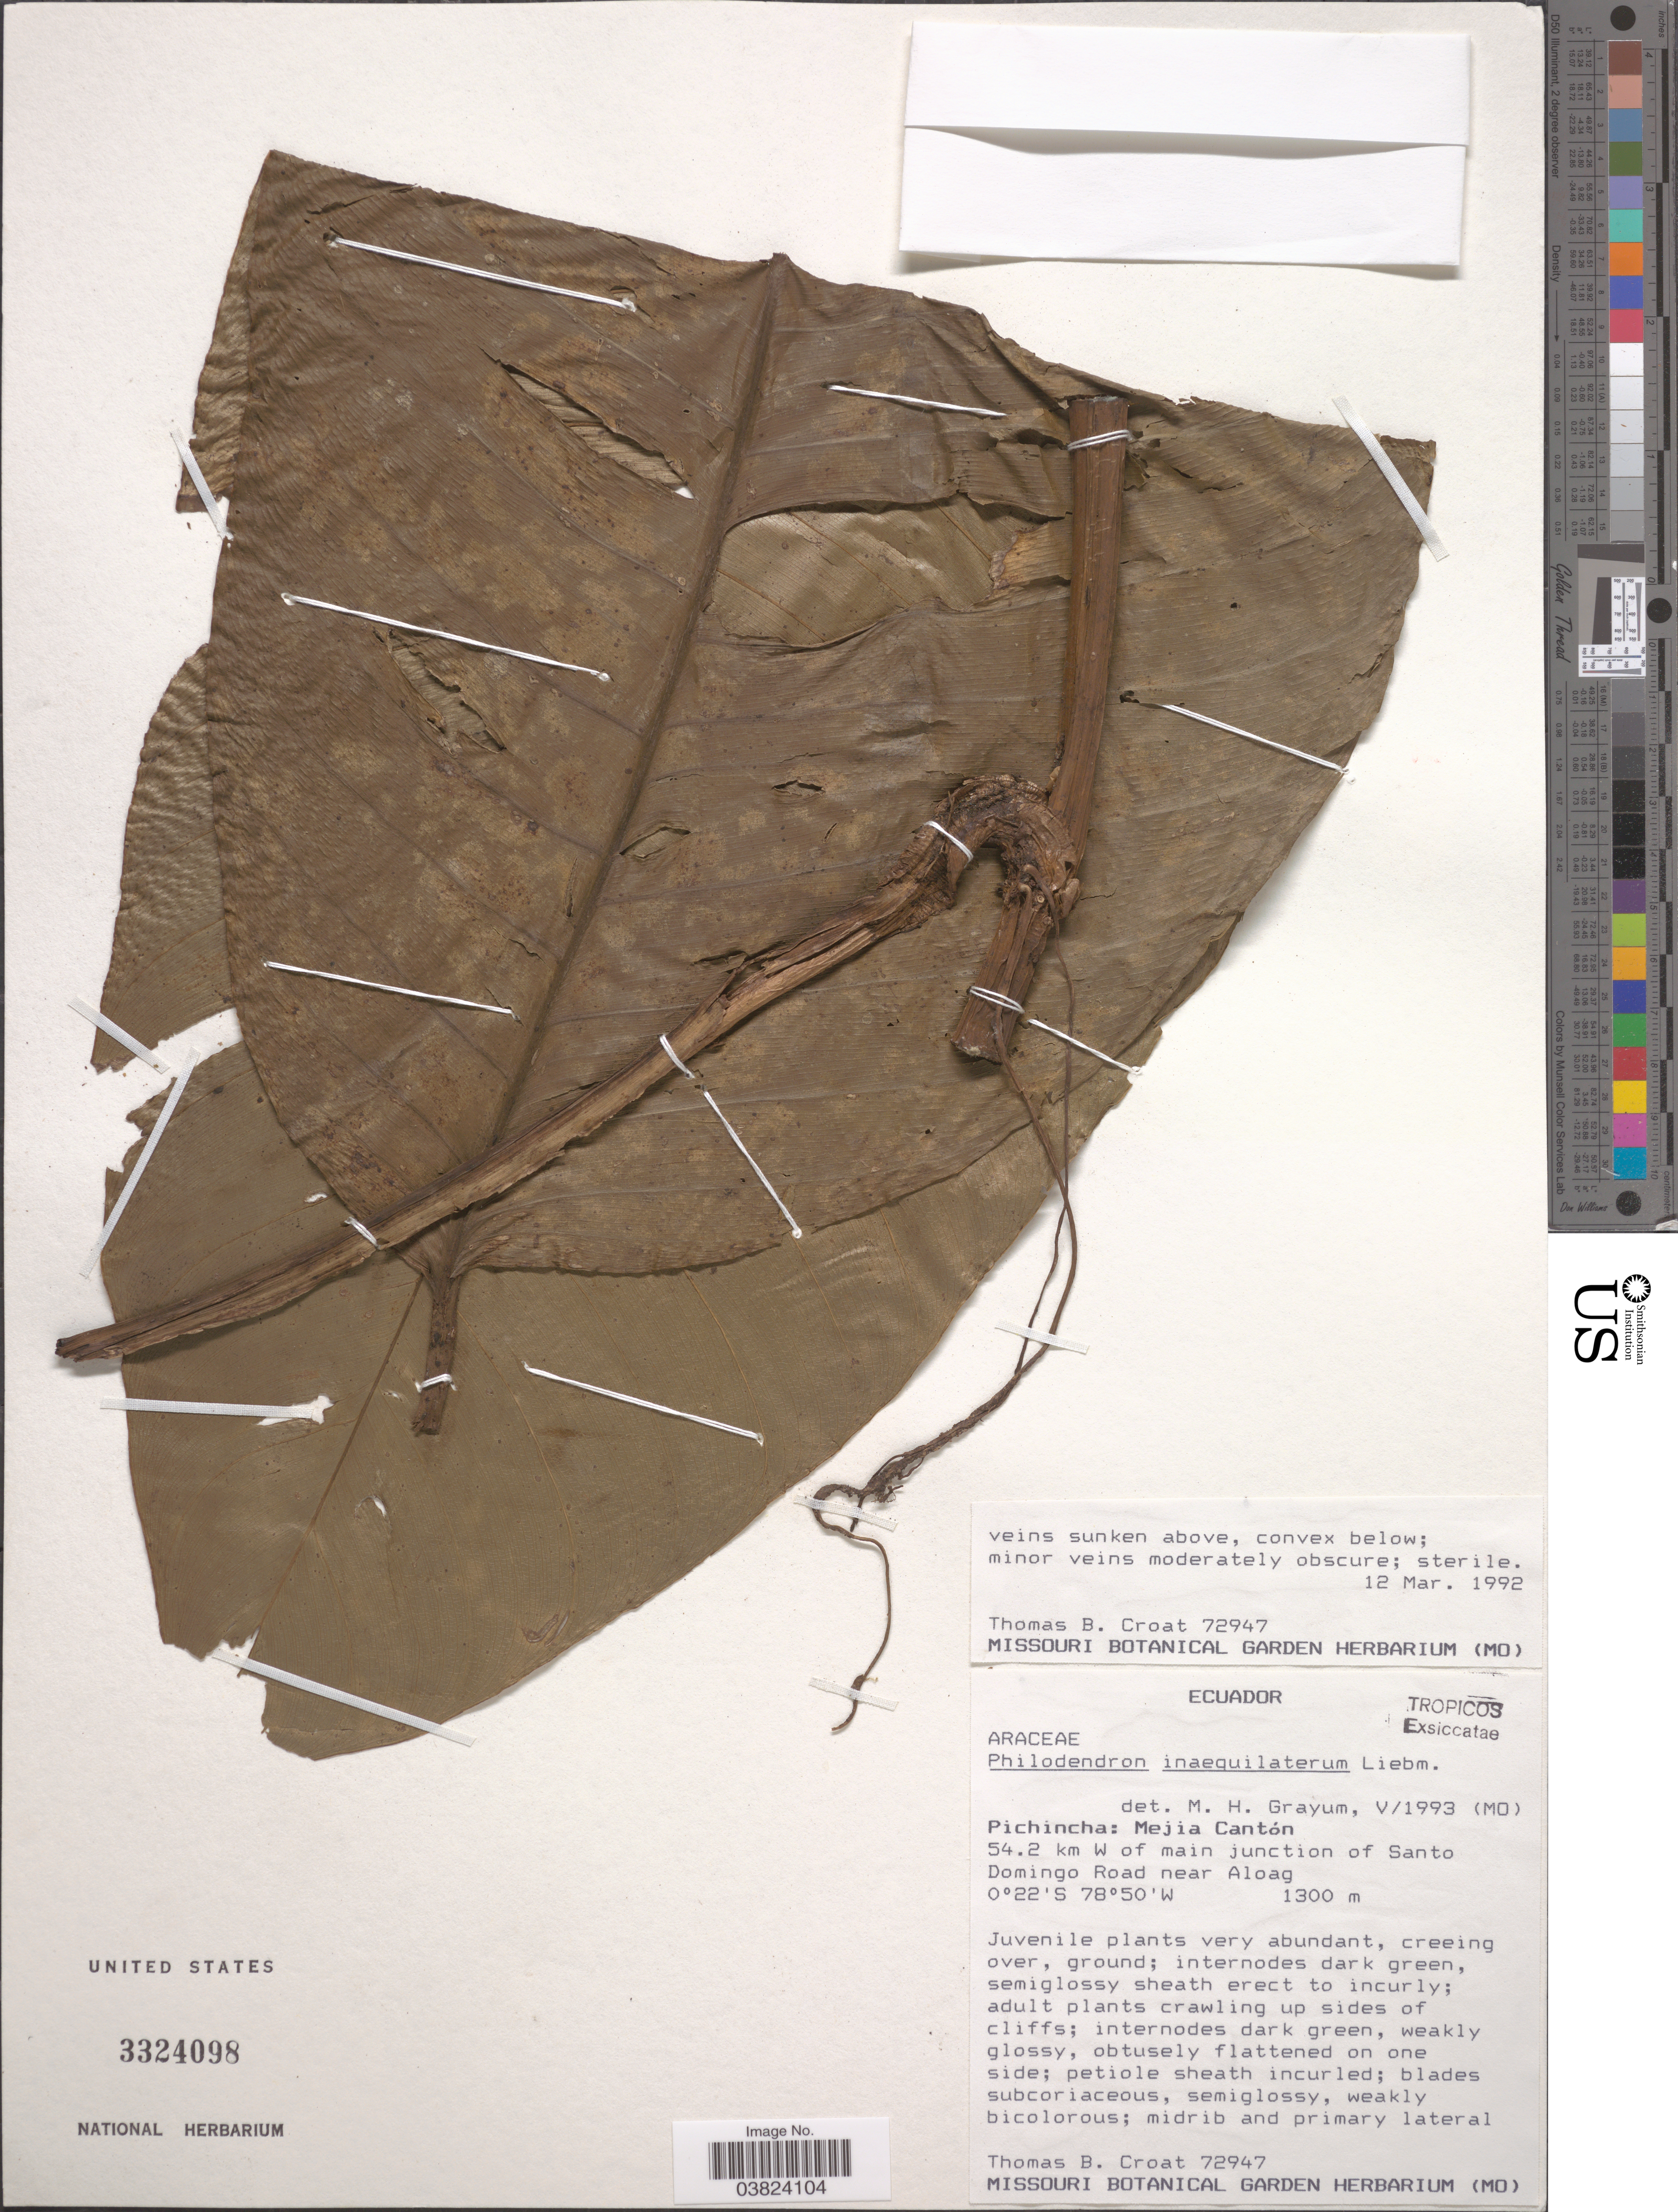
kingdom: Plantae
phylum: Tracheophyta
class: Liliopsida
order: Alismatales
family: Araceae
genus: Philodendron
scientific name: Philodendron inaequilaterum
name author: Liebm.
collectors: T. B. Croat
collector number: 72947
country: Ecuador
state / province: Pichincha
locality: Meija Cantón. 54.2 km W of main junction of Santo Domingo Road near Aloag.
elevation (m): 1300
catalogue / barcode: US 3324098